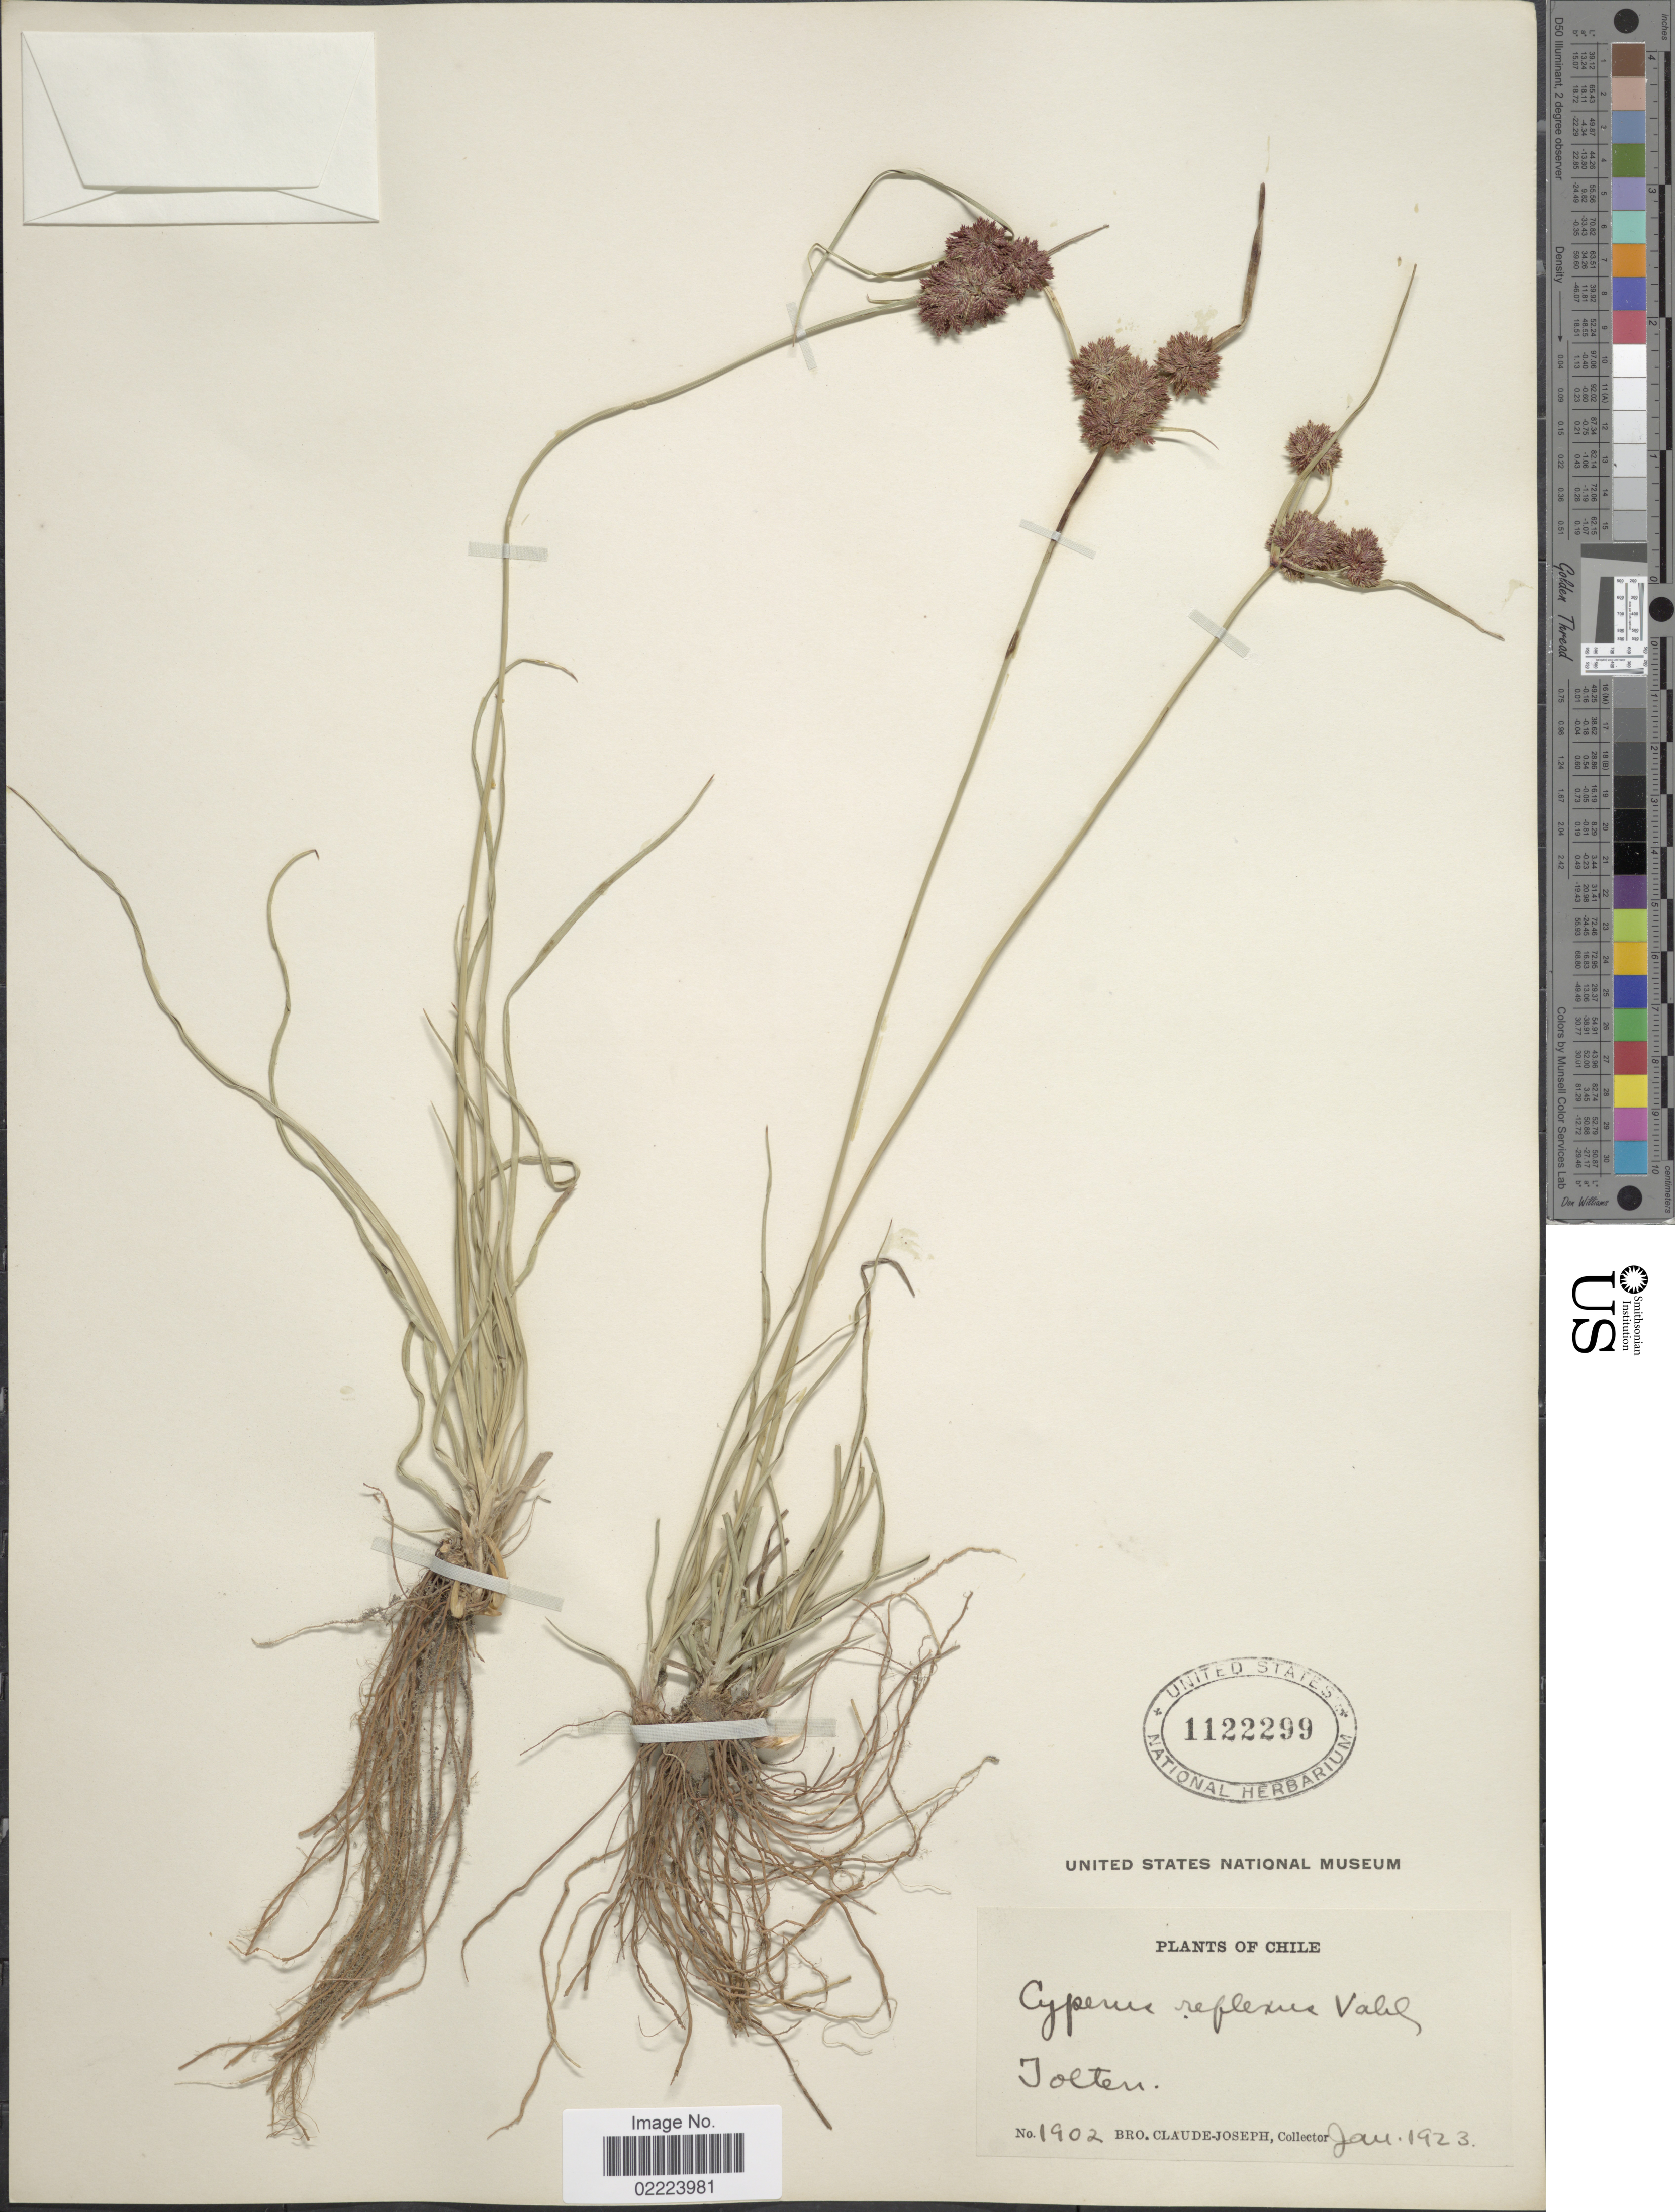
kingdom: Plantae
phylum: Tracheophyta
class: Liliopsida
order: Poales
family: Cyperaceae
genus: Cyperus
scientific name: Cyperus reflexus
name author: Vahl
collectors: Bro. Claude-Joseph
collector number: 1902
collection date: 1923-01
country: Chile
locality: Tolten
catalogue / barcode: US 1122299